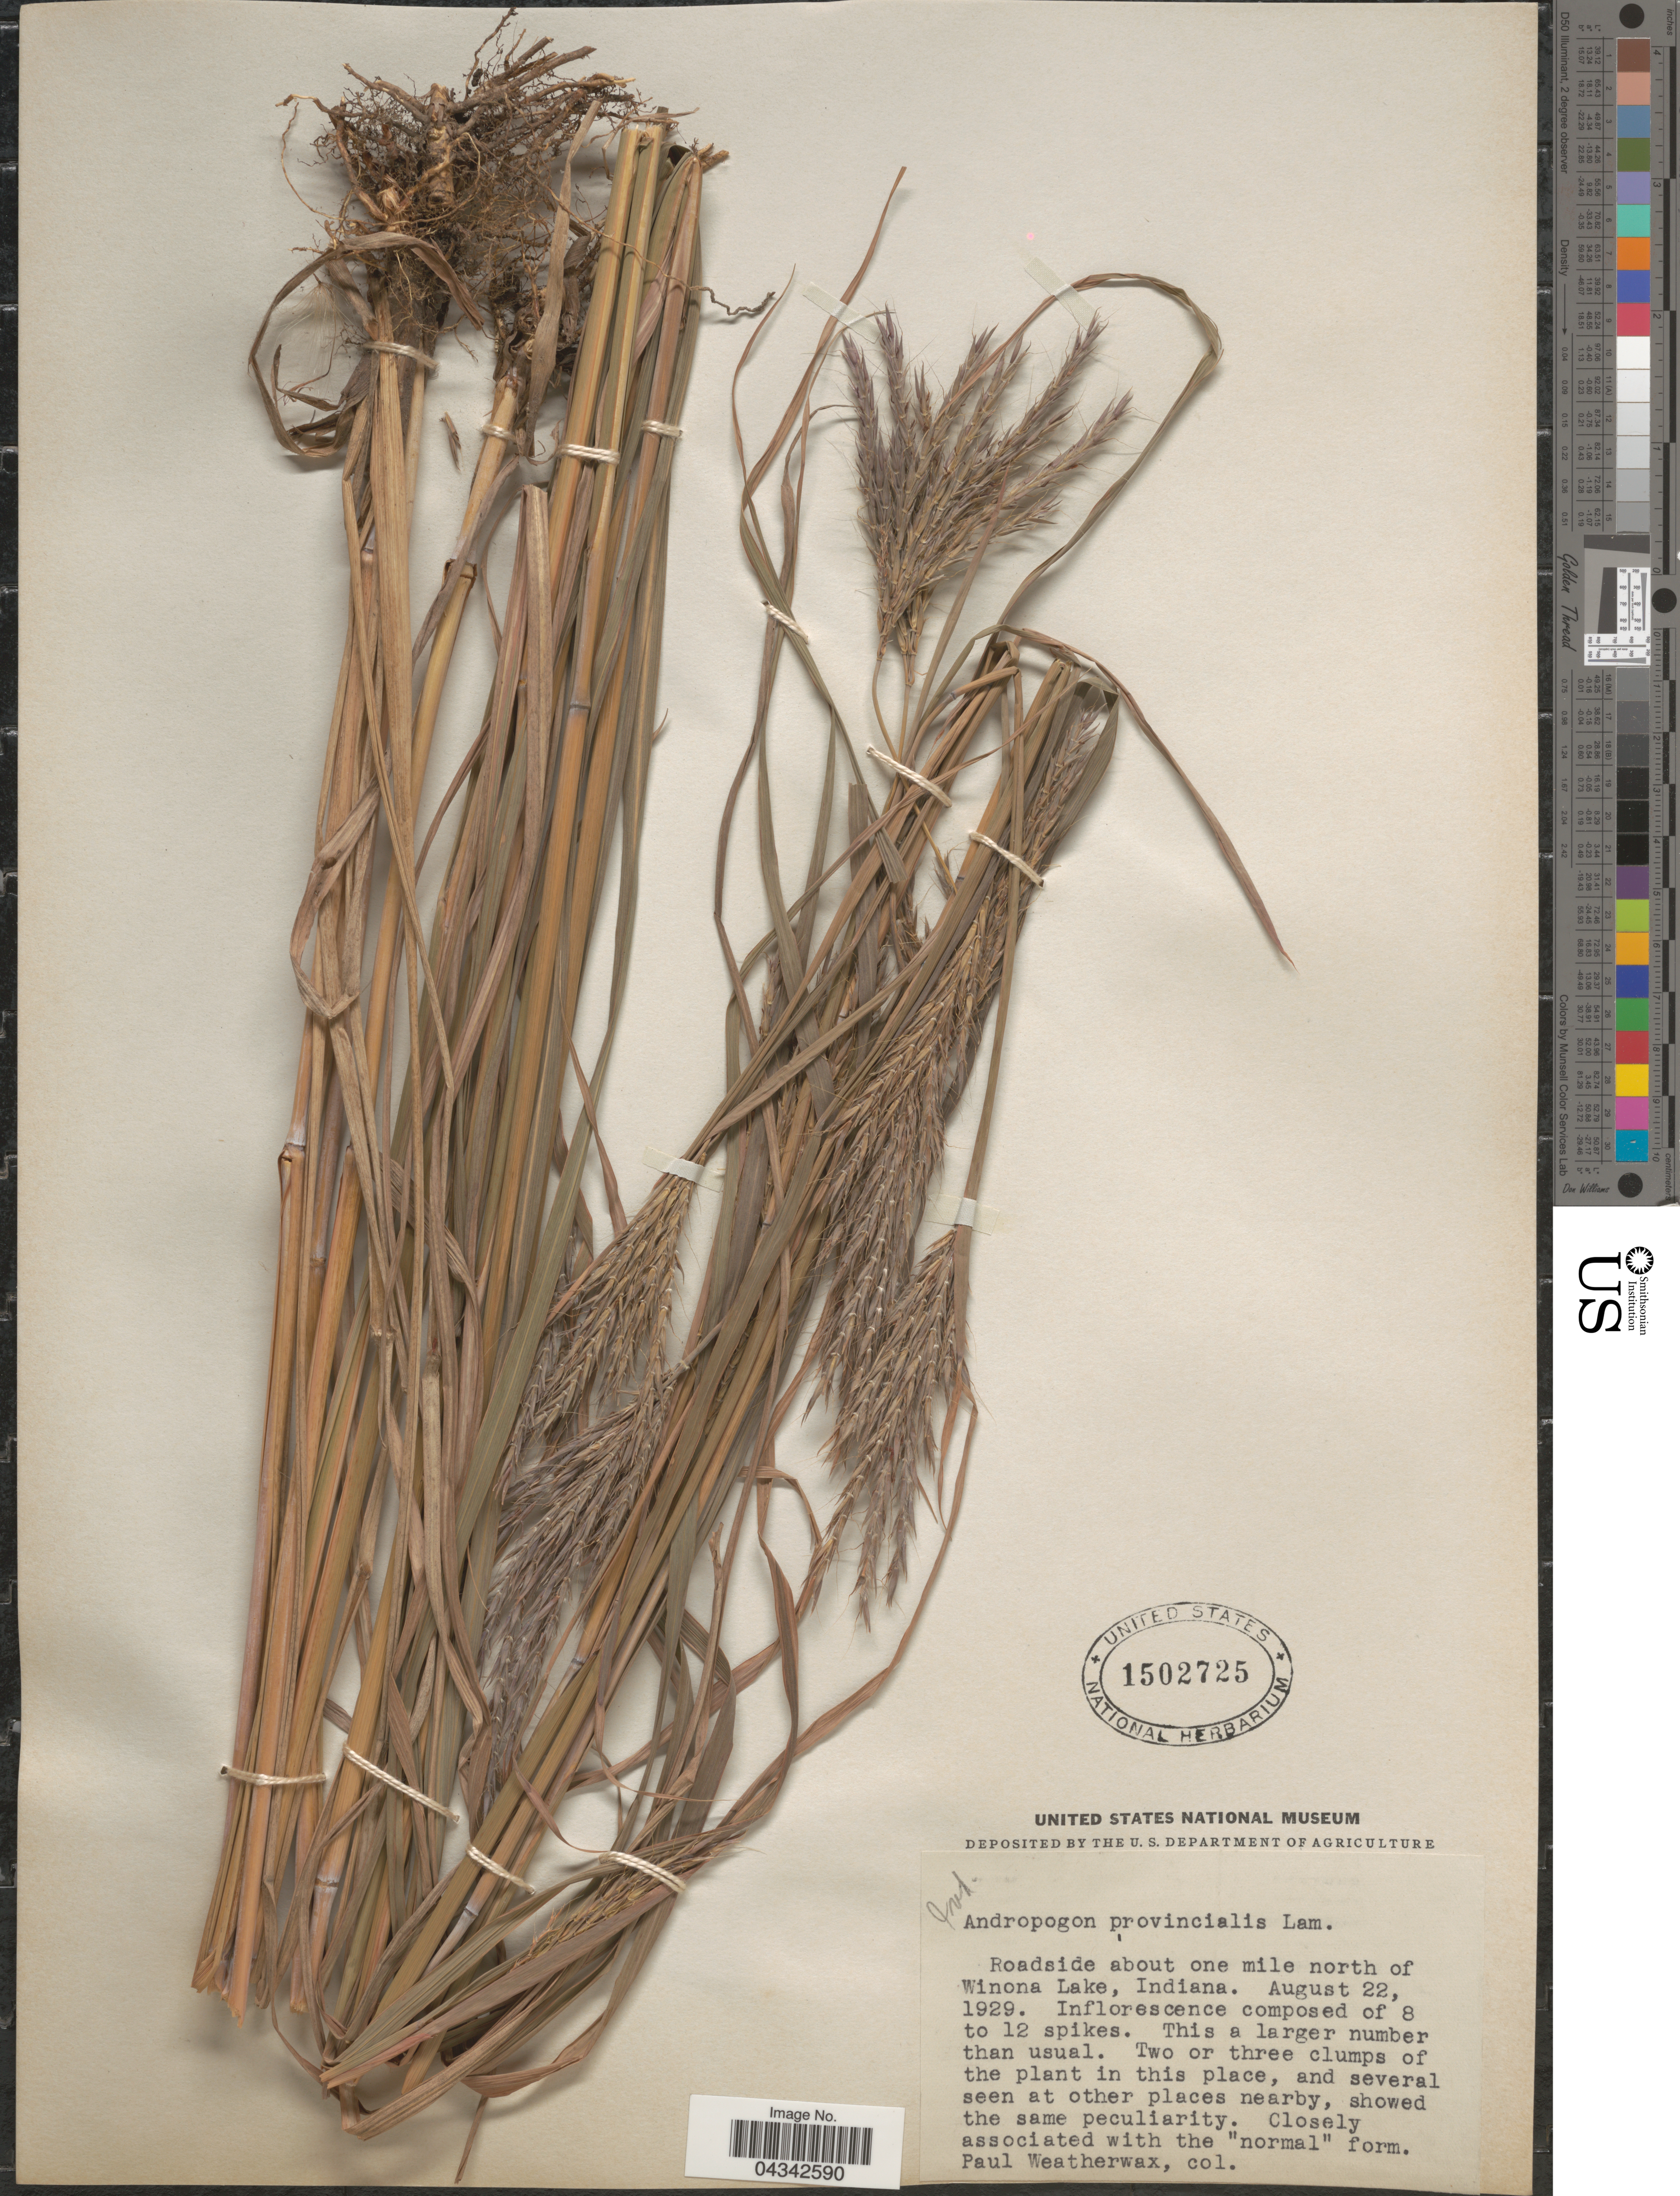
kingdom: Plantae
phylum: Tracheophyta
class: Liliopsida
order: Poales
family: Poaceae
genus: Andropogon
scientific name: Andropogon gerardii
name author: Vitman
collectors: P. Weatherwax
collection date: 1929-08-22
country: United States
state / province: Indiana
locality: Roadside about one mile north of Winona Lake.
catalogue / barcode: US 1502725